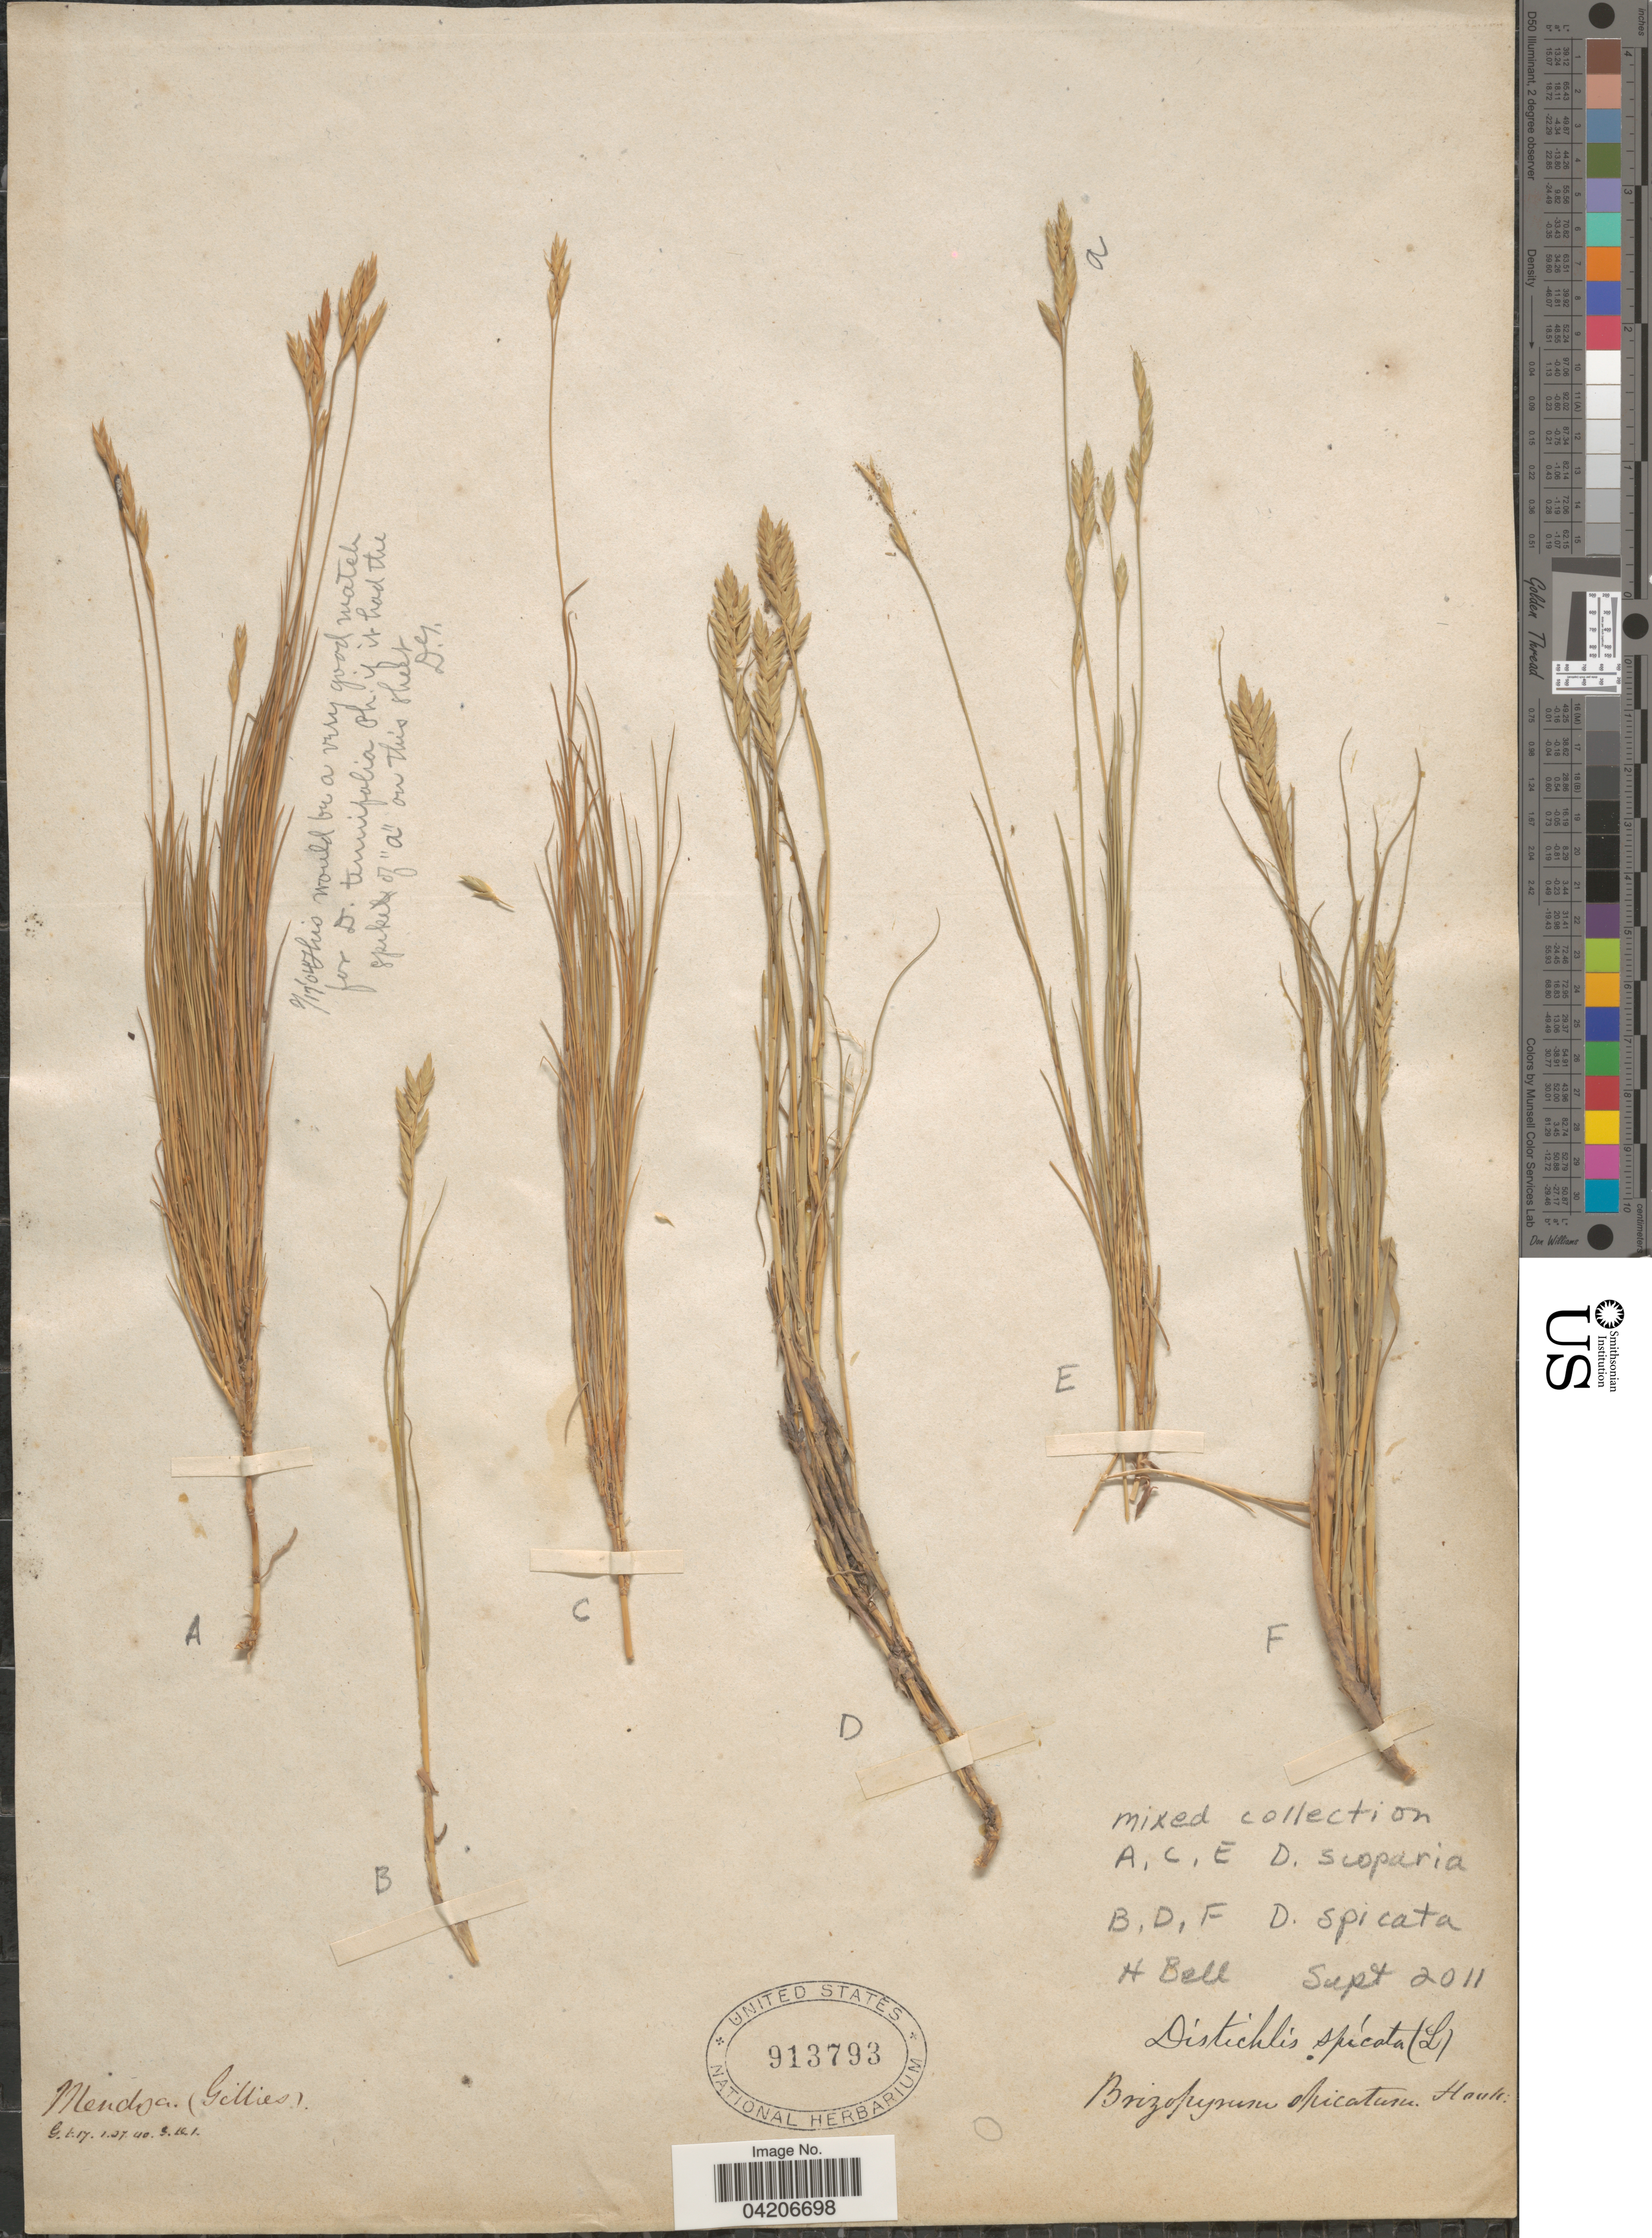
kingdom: Plantae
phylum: Tracheophyta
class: Liliopsida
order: Poales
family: Poaceae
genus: Distichlis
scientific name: Distichlis spicata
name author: (L.) Greene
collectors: H. L. Bell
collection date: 2011-09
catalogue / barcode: US 913793